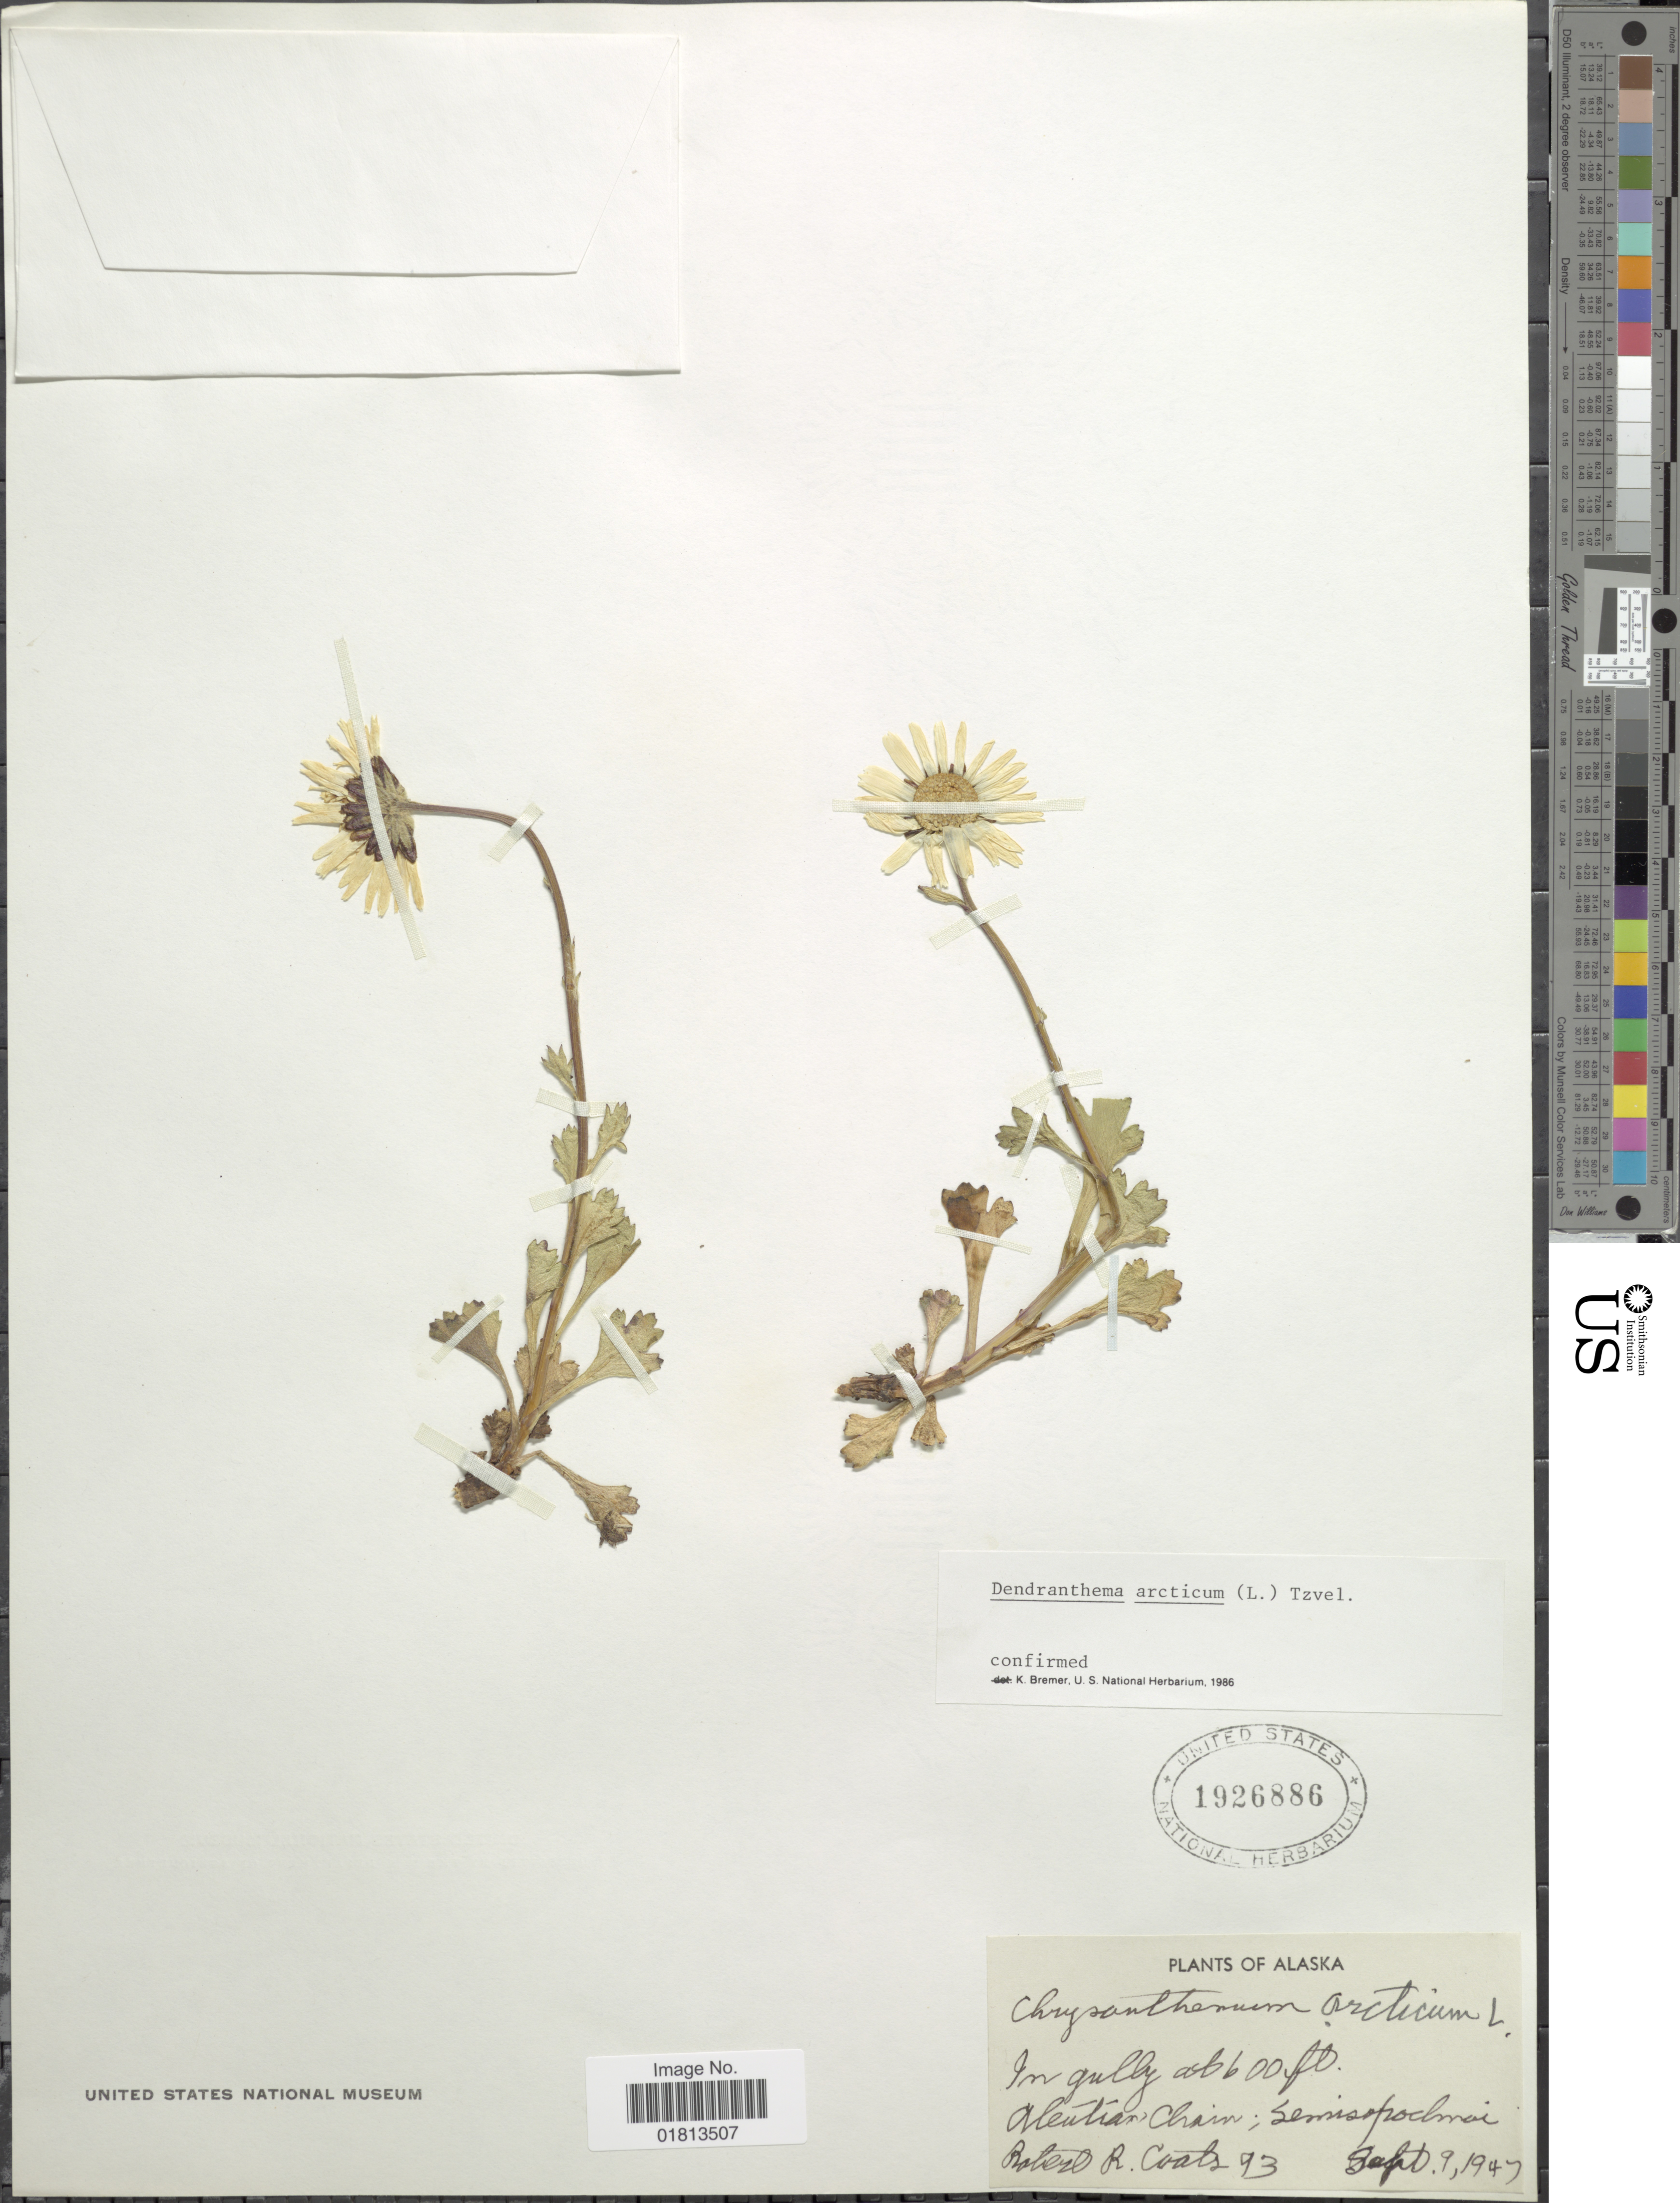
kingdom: Plantae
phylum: Tracheophyta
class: Magnoliopsida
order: Asterales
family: Asteraceae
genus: Dendranthema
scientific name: Dendranthema arcticum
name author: (L.) Tzvelev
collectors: R. Coats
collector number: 93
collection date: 1947-09-09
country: United States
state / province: Alaska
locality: Aleutian Chain, Semispochmai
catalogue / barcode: US 1926886